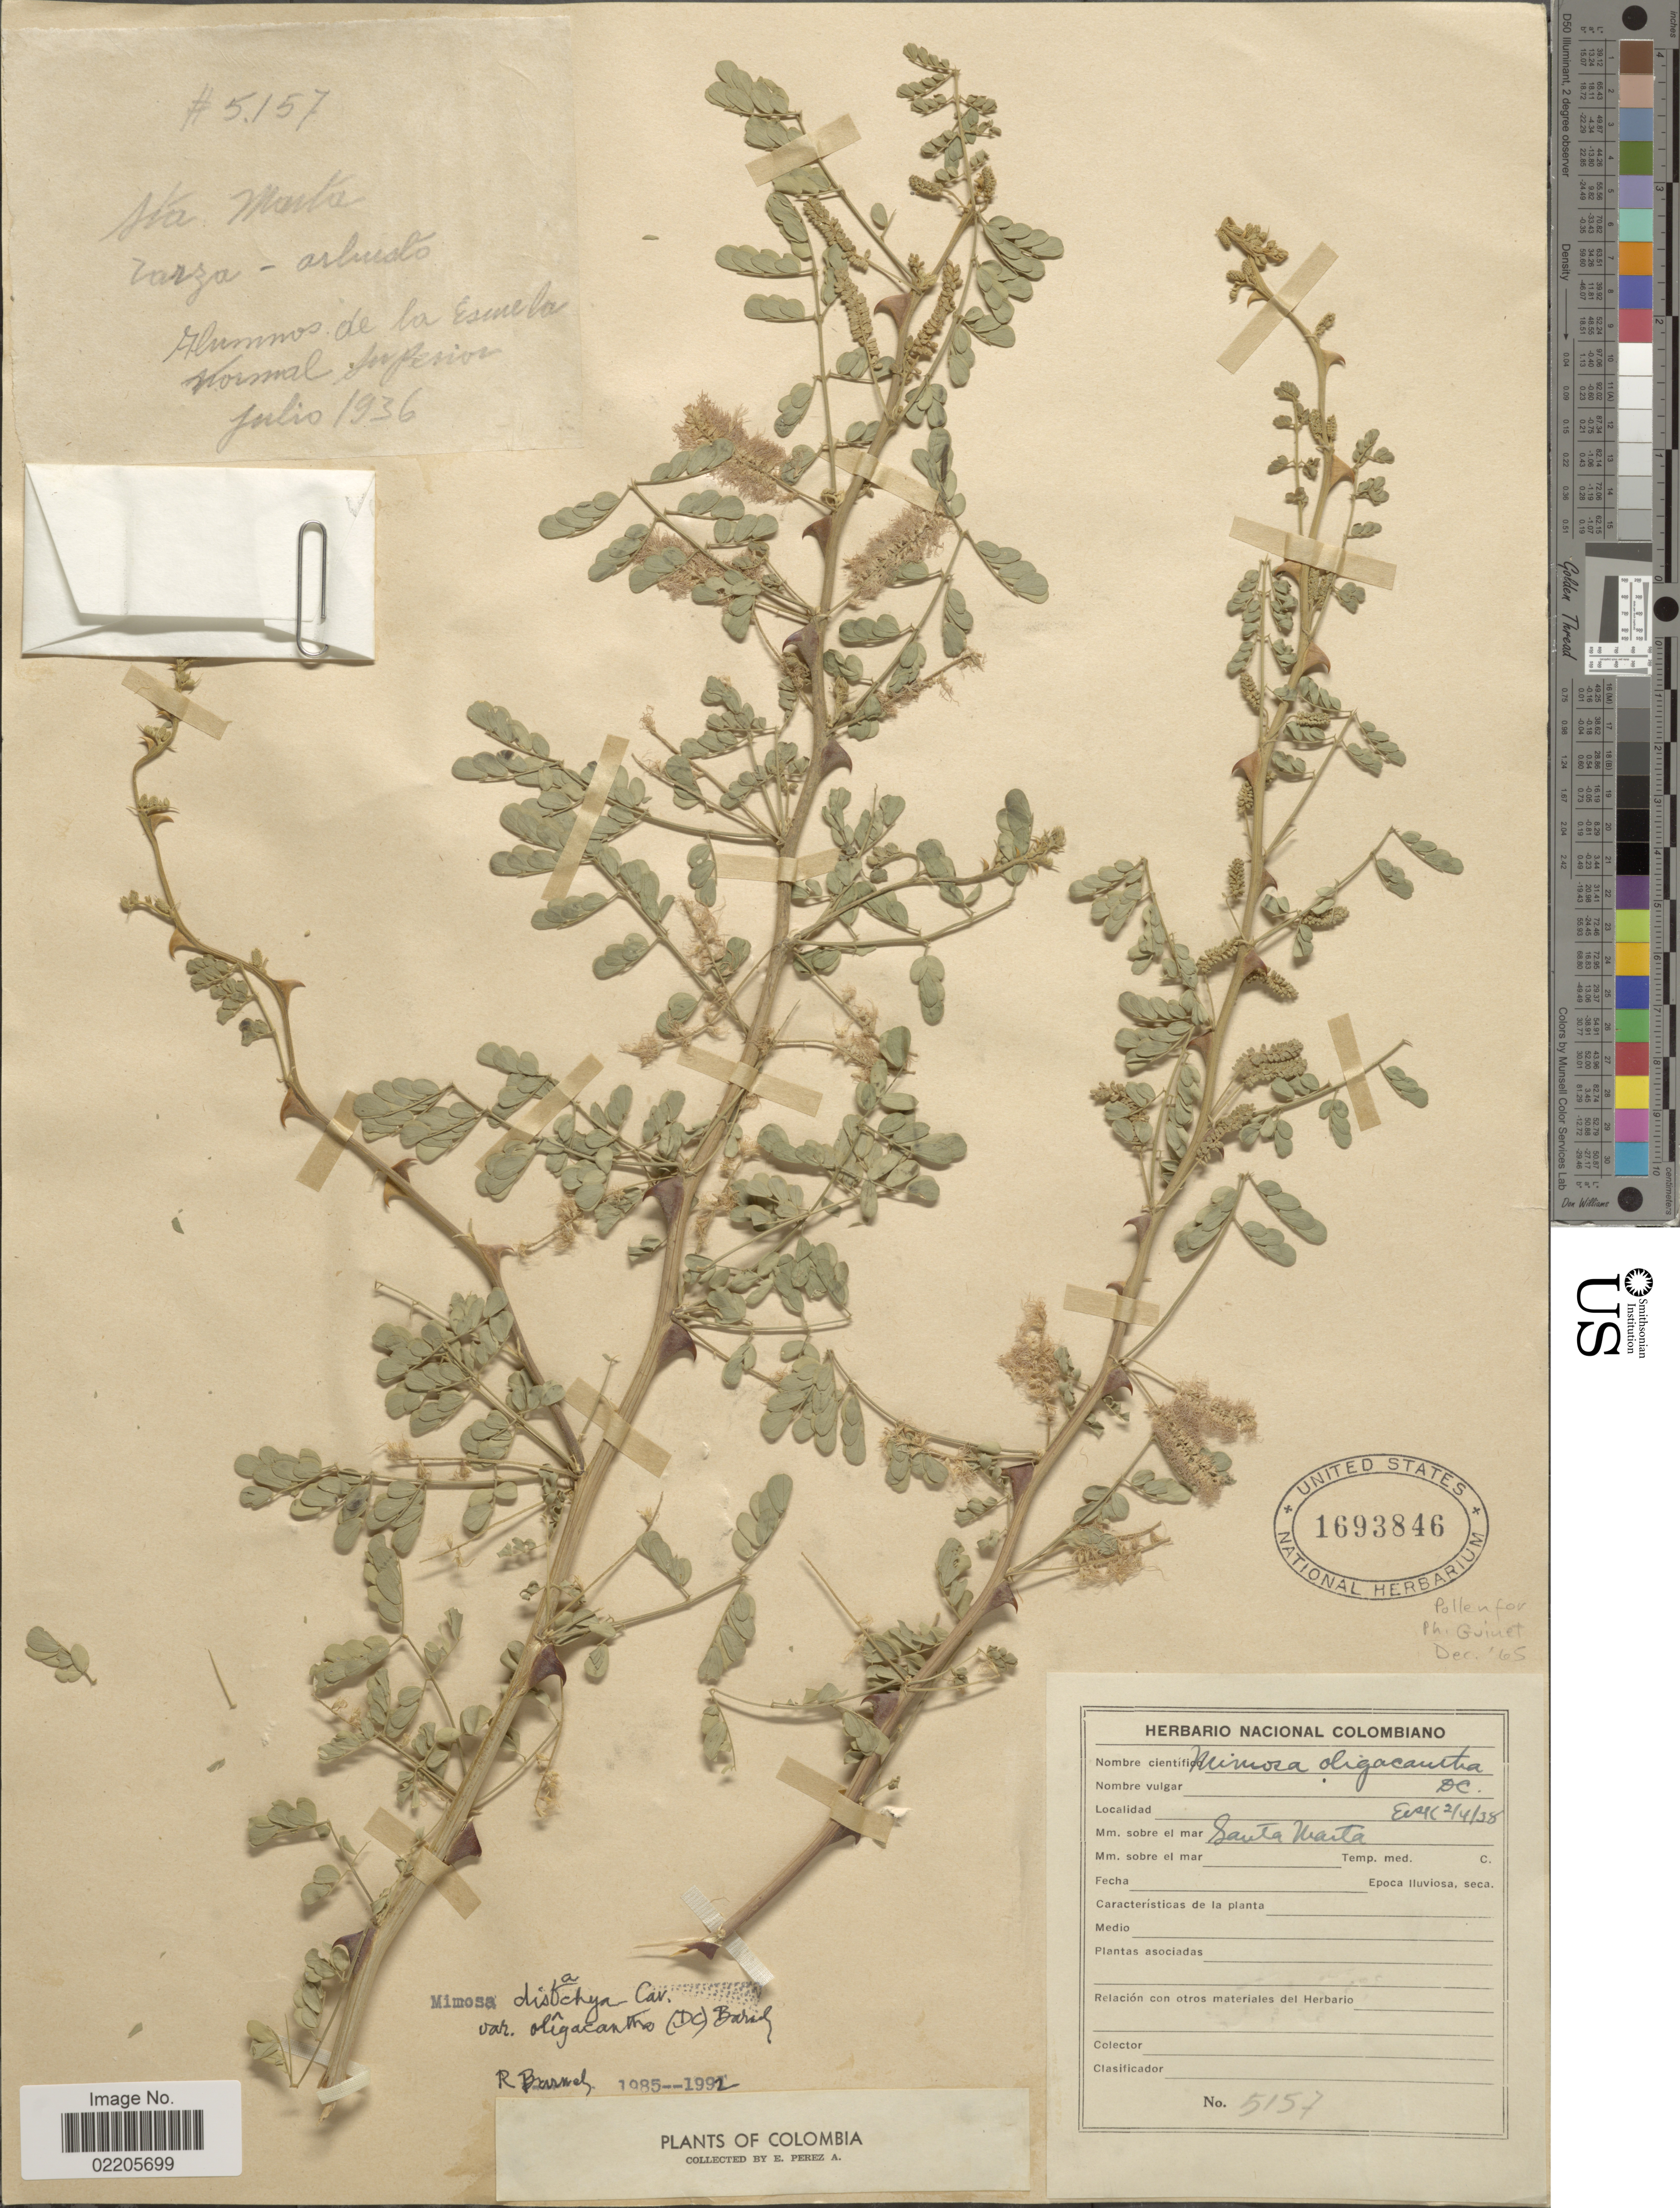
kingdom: Plantae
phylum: Tracheophyta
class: Magnoliopsida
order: Fabales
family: Fabaceae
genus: Mimosa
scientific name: Mimosa distachya var. oligacantha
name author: (DC.) Barneby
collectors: E. Pérez Arbeláez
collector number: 5157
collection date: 1936-07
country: Colombia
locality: Santa Marta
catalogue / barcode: US 1693846